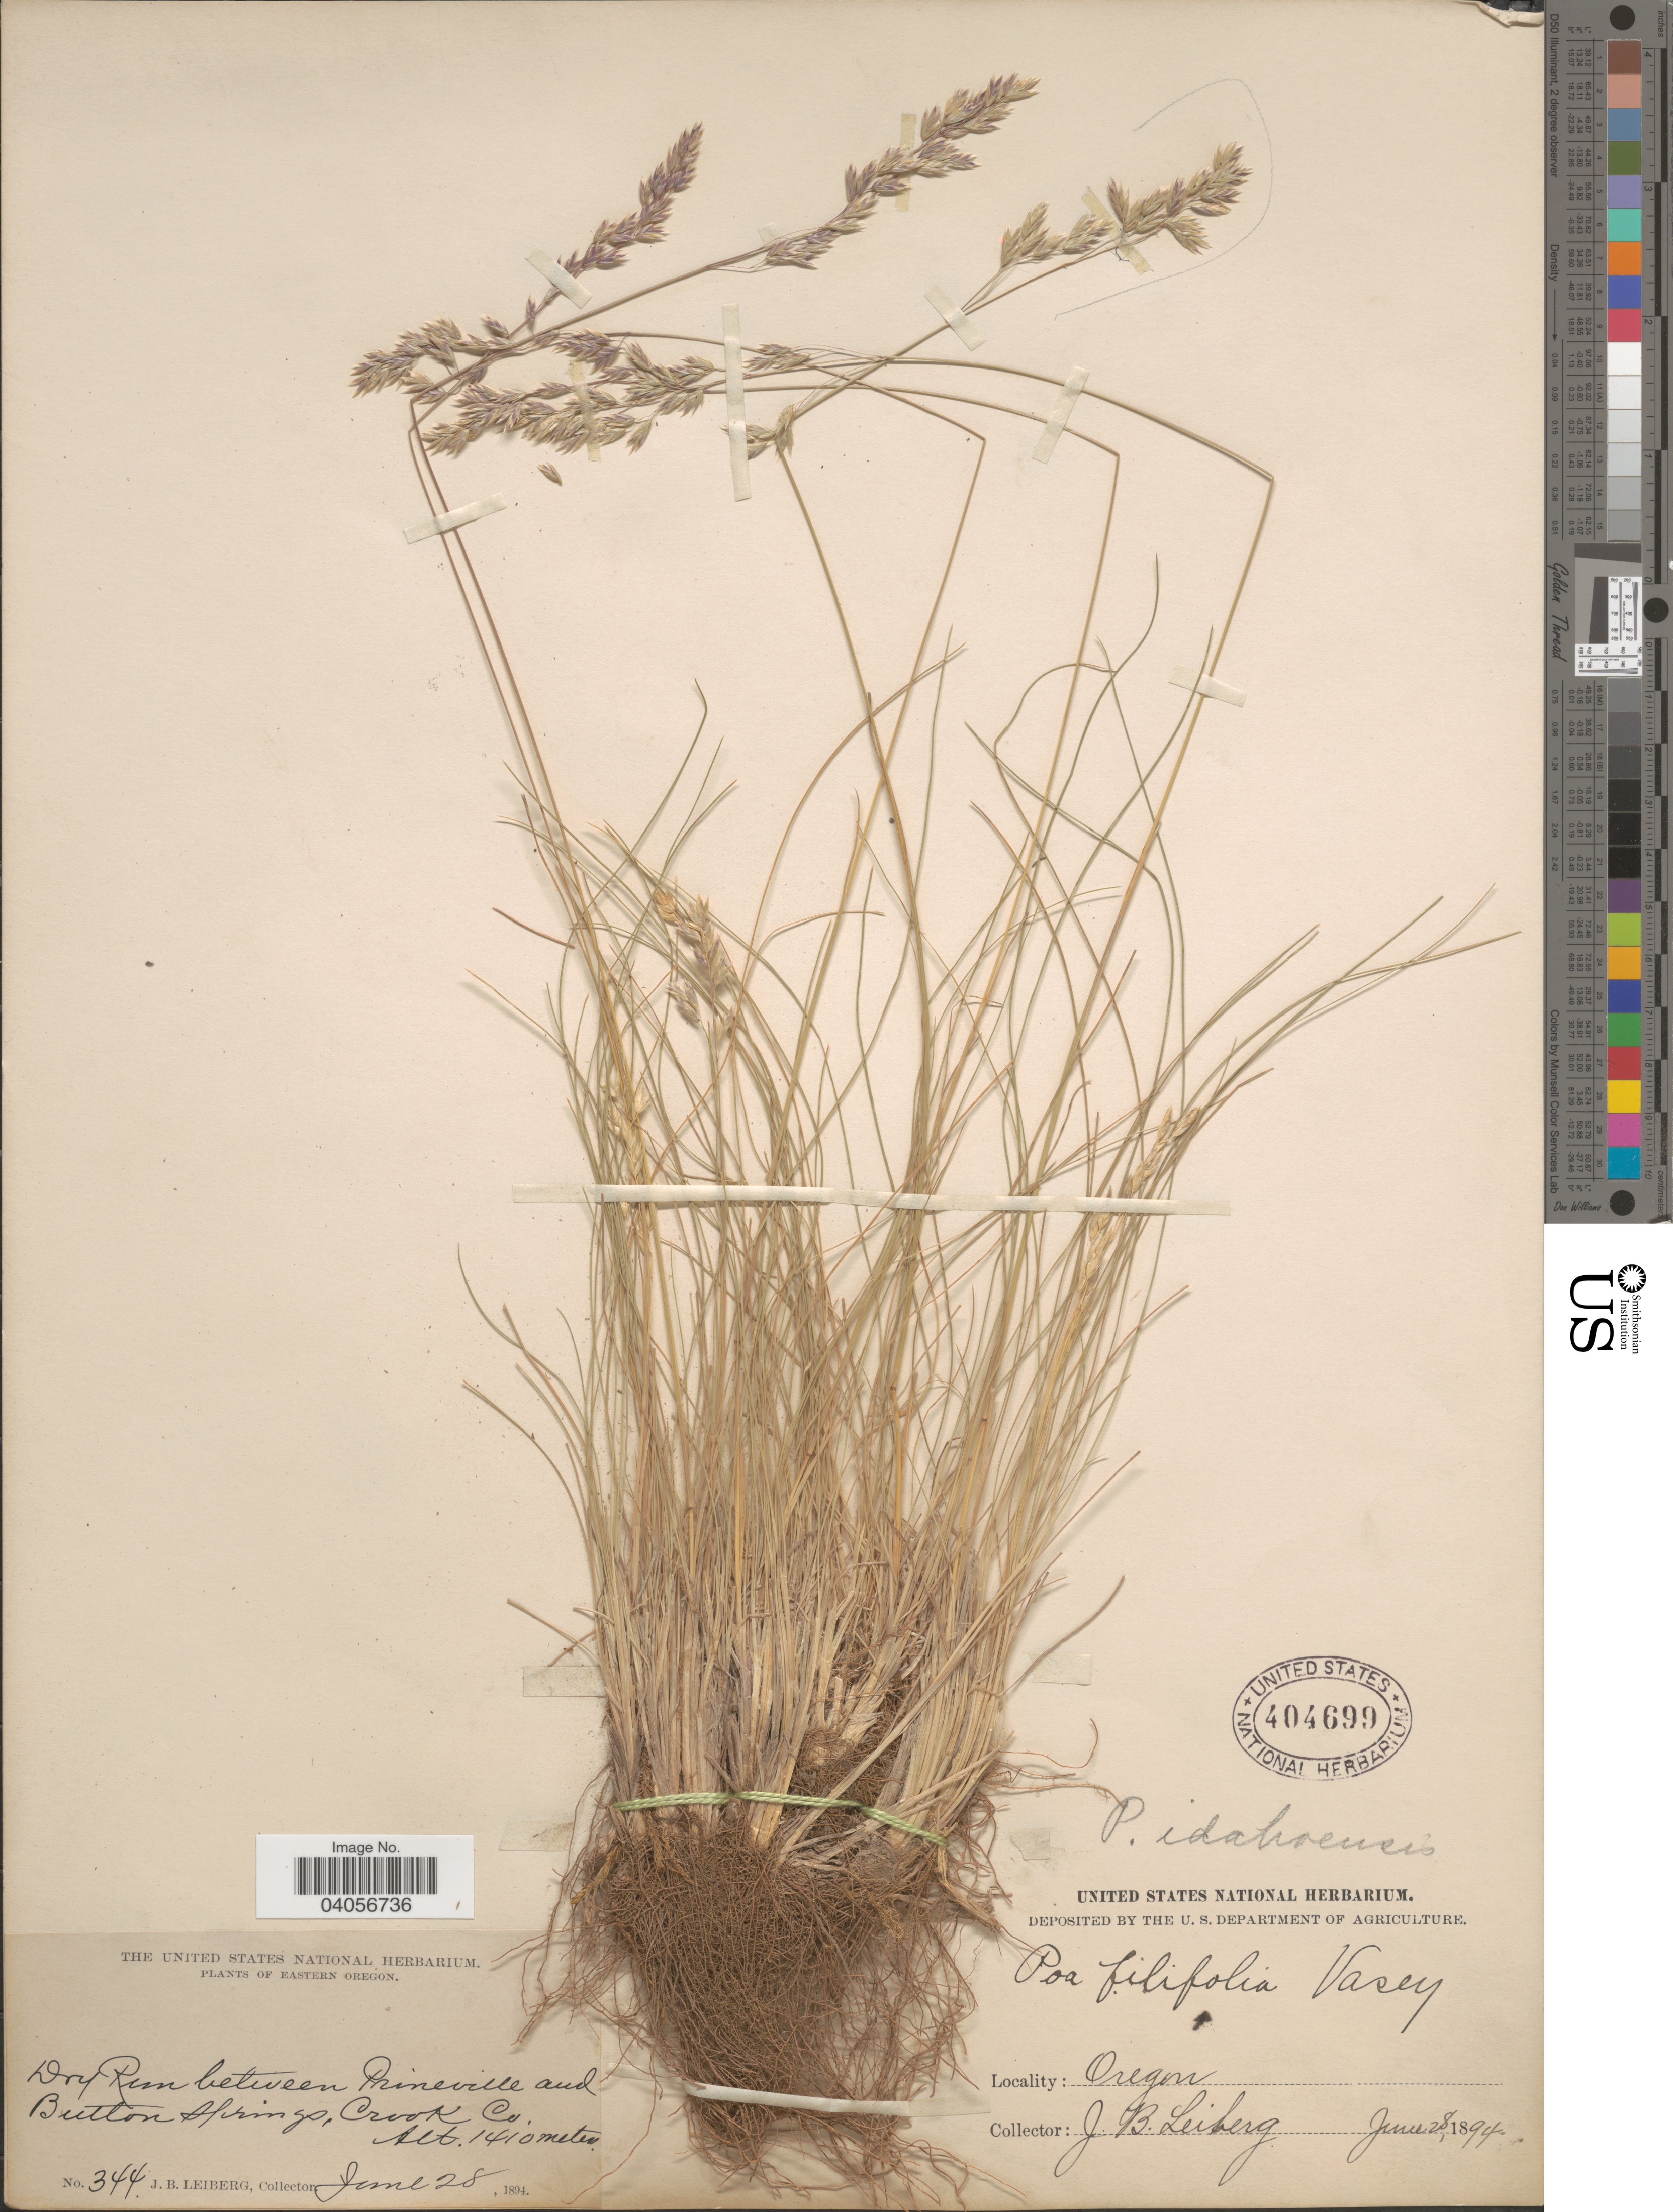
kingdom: Plantae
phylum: Tracheophyta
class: Liliopsida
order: Poales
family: Poaceae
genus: Poa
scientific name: Poa cusickii subsp. cusickii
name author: Vasey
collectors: J. B. Leiberg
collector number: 344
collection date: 1894-06-28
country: United States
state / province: Oregon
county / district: Crook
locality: Eastern Oregon. Dry Rim between Prineville and Button Springs, Crook Co.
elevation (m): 1410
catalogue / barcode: US 404699